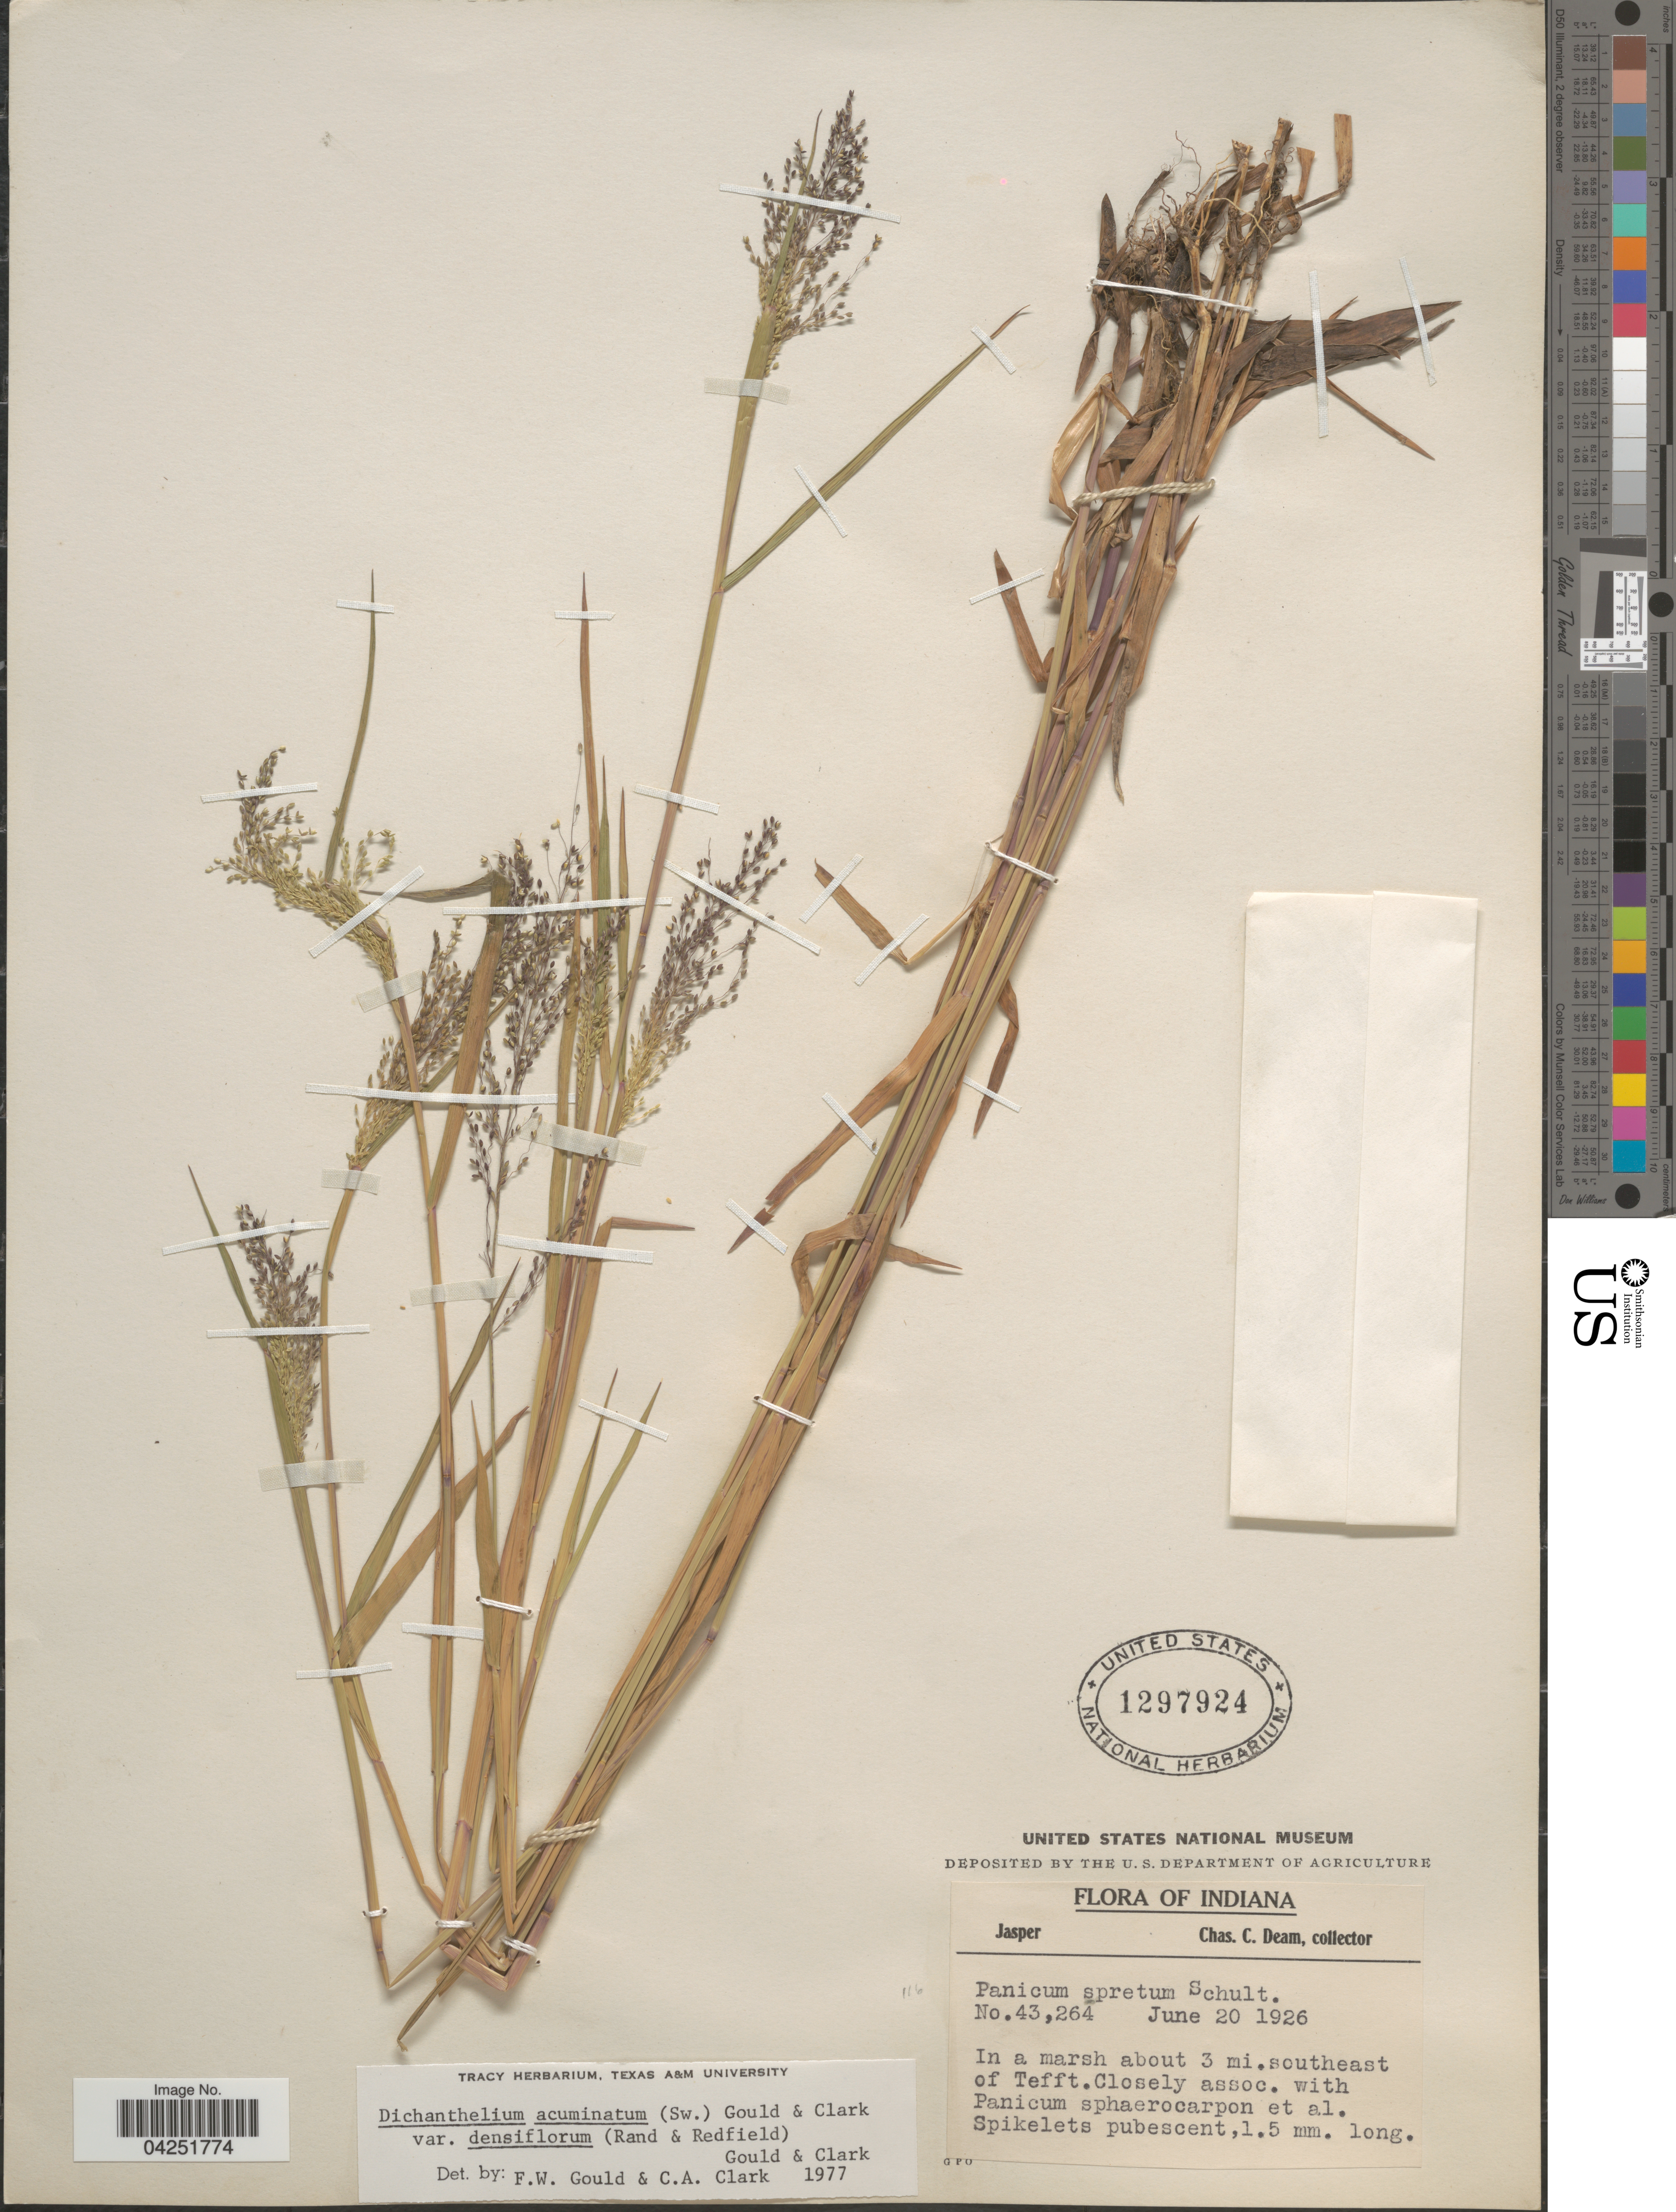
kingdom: Plantae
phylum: Tracheophyta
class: Liliopsida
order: Poales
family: Poaceae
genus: Dichanthelium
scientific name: Dichanthelium acuminatum var. densiflorum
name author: (Rand & Redfield) Gould & C.A. Clark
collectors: C. C. Deam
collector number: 43264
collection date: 1926-06-20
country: United States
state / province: Indiana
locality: Jasper. In a marsh about 3 mi. southeast of Tefft.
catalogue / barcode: US 1297924